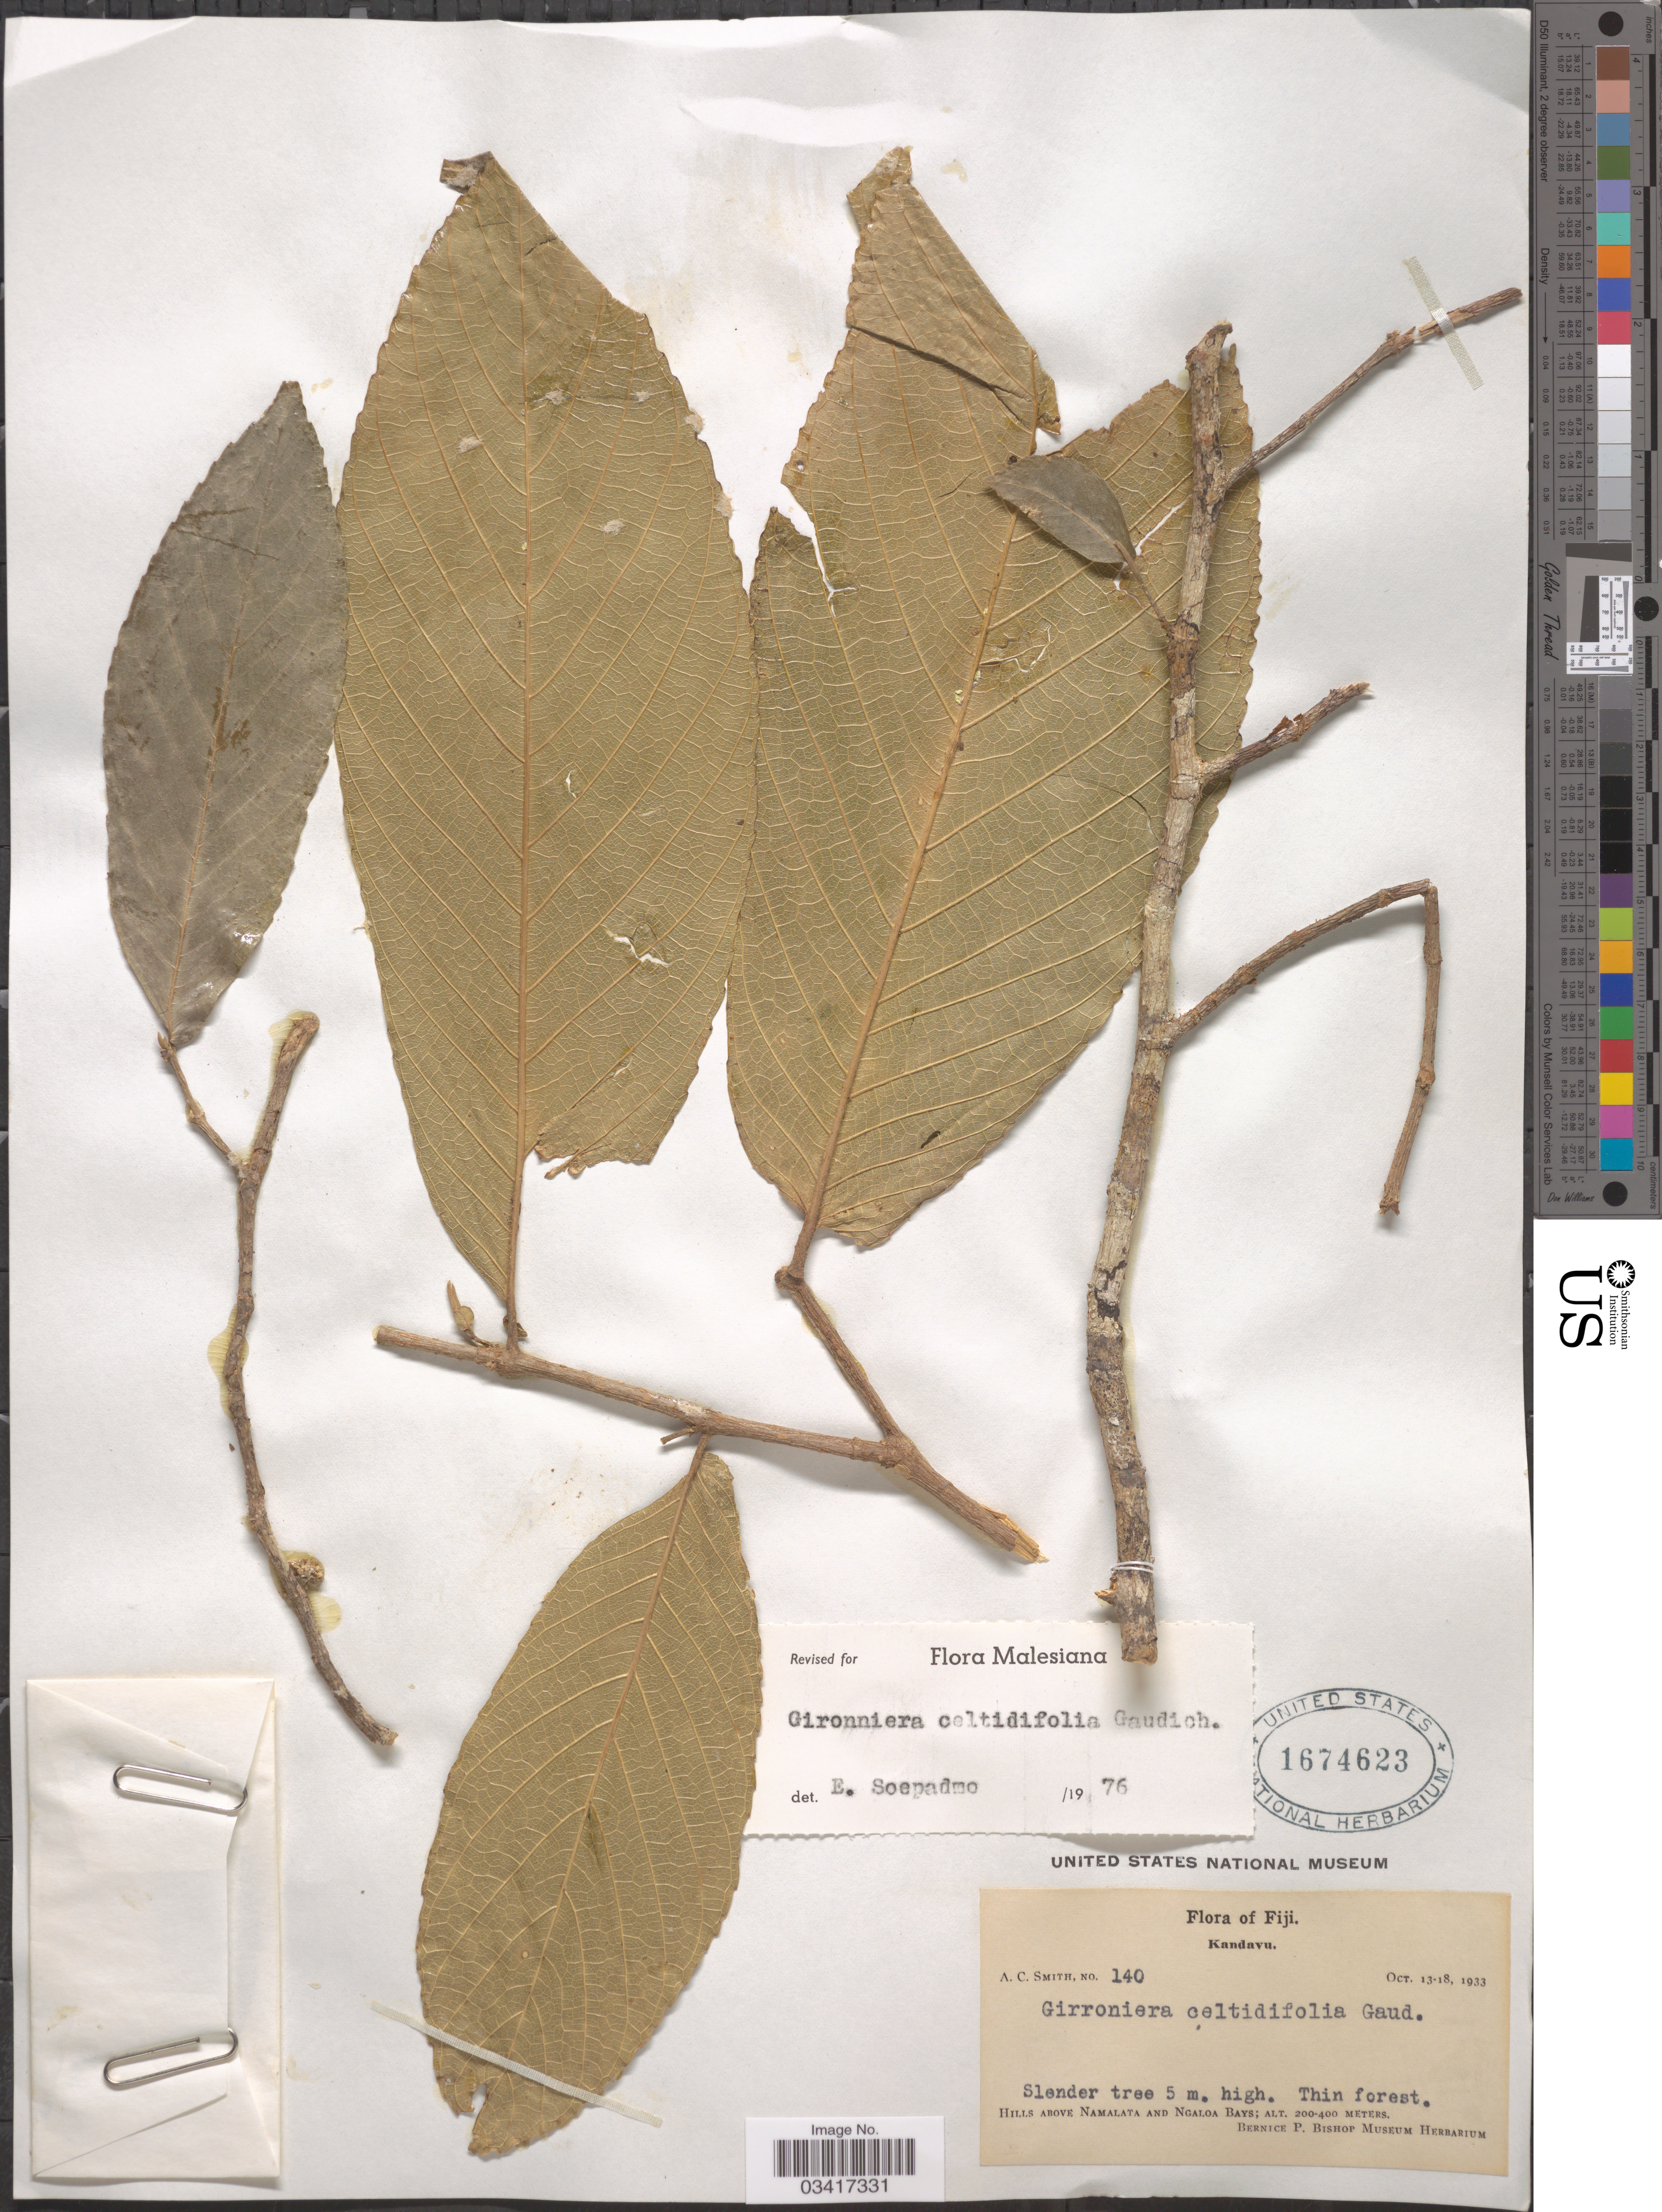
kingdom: Plantae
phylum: Tracheophyta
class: Magnoliopsida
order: Rosales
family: Cannabaceae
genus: Gironniera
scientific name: Gironniera celtidifolia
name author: Gaudich.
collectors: A. C. Smith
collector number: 140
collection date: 1933-10-13/1933-10-18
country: Fiji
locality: Kandavu. Hills above Namalata and Ngaloa Bays.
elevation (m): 200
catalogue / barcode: US 1674623